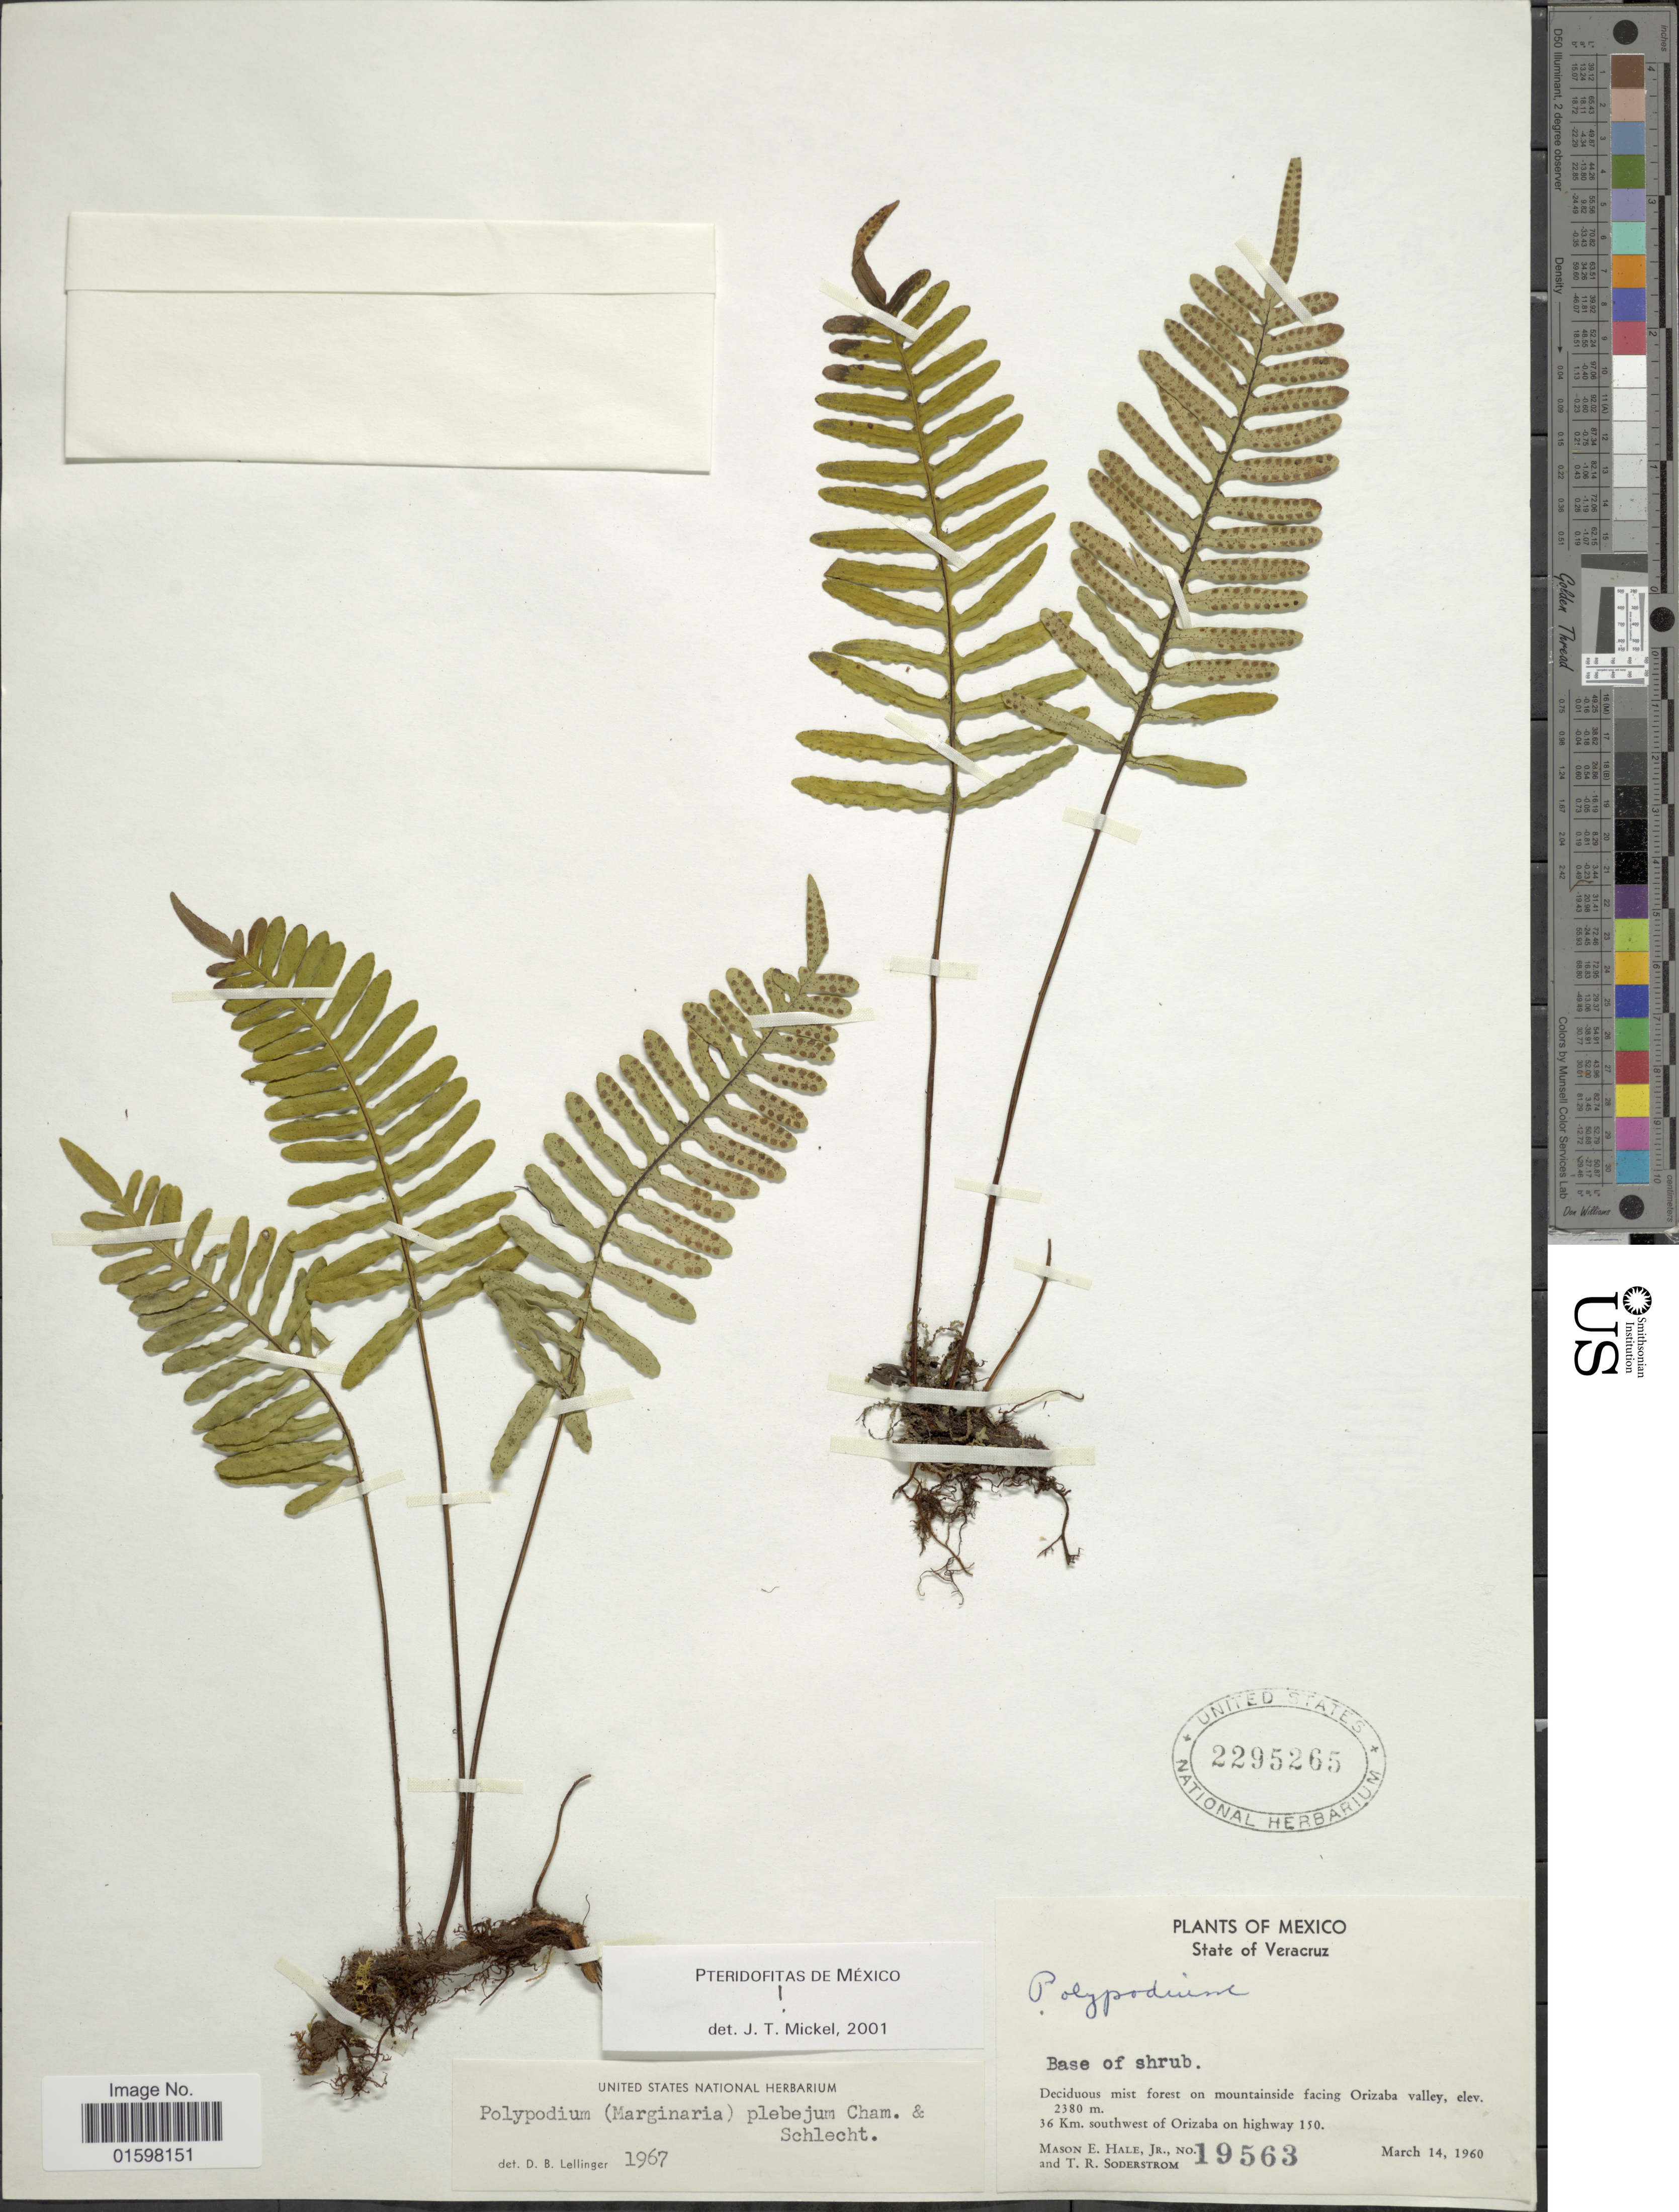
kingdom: Plantae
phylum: Tracheophyta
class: Polypodiopsida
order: Polypodiales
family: Polypodiaceae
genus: Pleopeltis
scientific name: Pleopeltis plebeia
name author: (Schltdl. ex Cham.) A.R. Sm. & Tejero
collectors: M. Hale & T. R. Soderstrom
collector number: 19563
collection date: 1960-03-14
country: Mexico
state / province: Veracruz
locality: State of Vera Cruz. Deciduous mist forest on mountainside facing Orizaba valley. 36 km. southwest of Orizaba on highway 150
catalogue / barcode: US 2295265